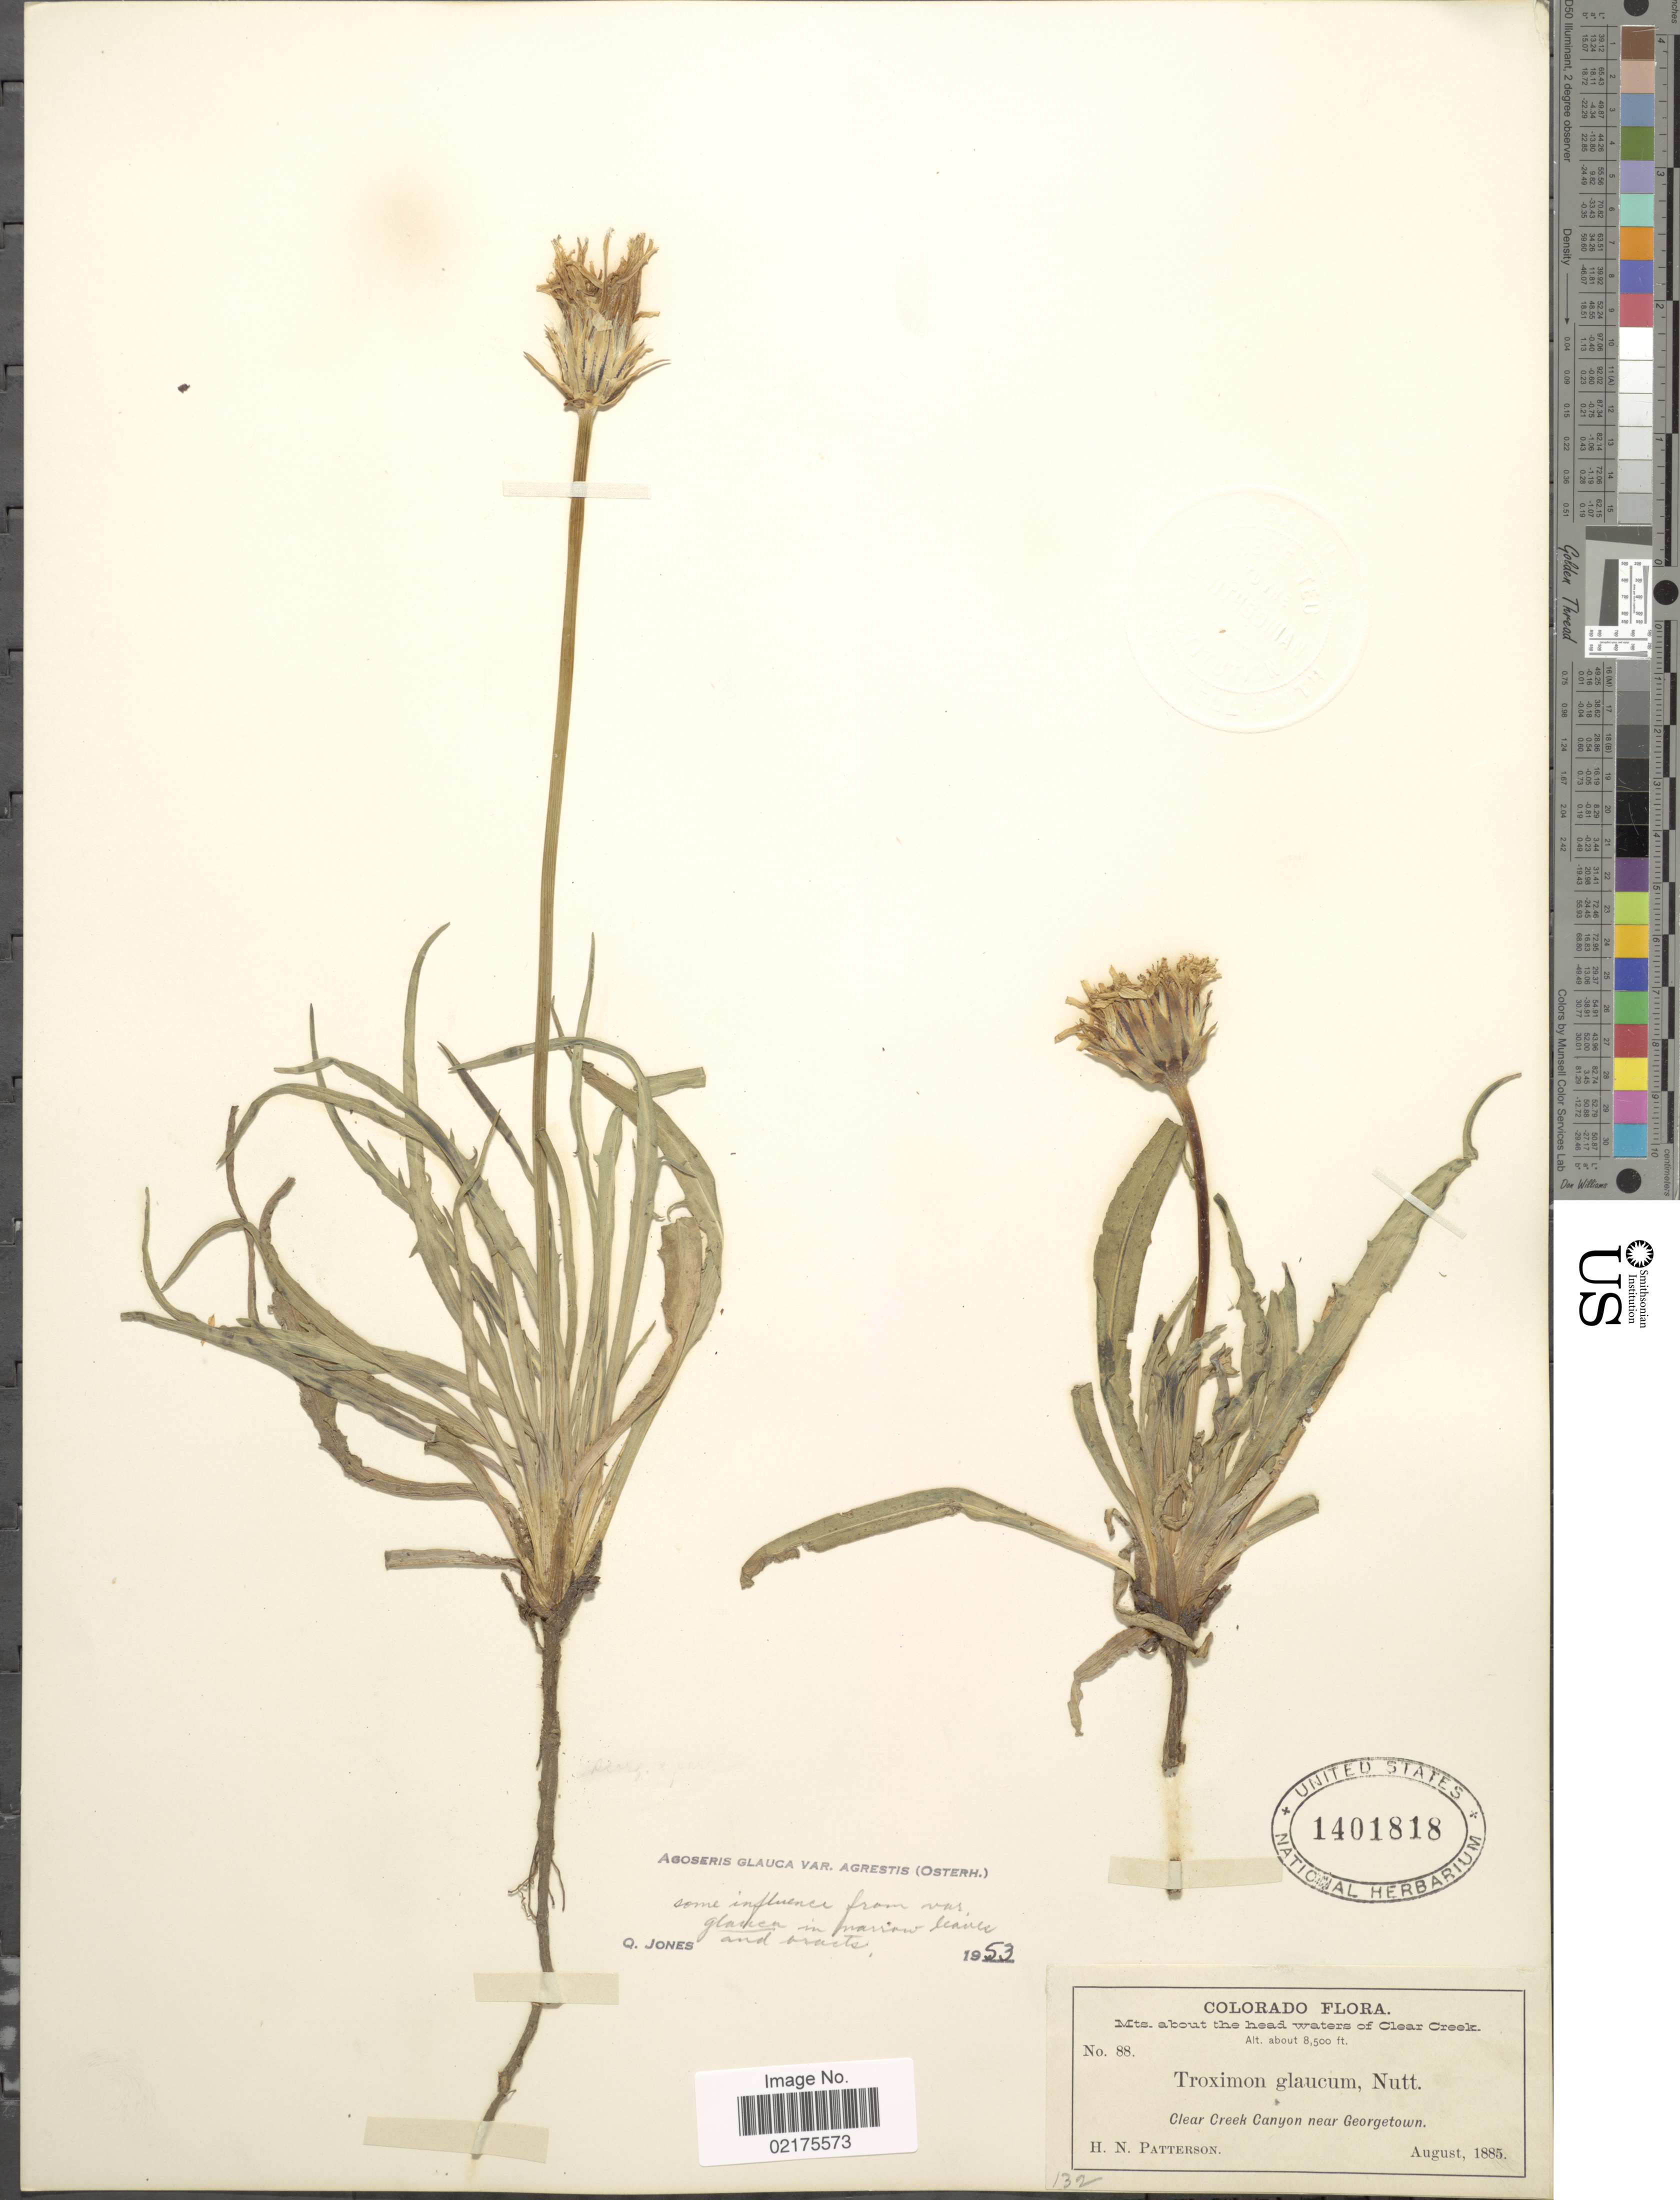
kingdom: Plantae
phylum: Tracheophyta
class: Magnoliopsida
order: Asterales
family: Asteraceae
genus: Agoseris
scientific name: Agoseris glauca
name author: (Pursh) Raf.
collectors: H. N. Patterson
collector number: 88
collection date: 1885-08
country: United States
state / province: Colorado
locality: Mts. about the head waters of Clear Creek, Clear Creek Canyon near Georgetown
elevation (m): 2591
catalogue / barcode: US 1401818